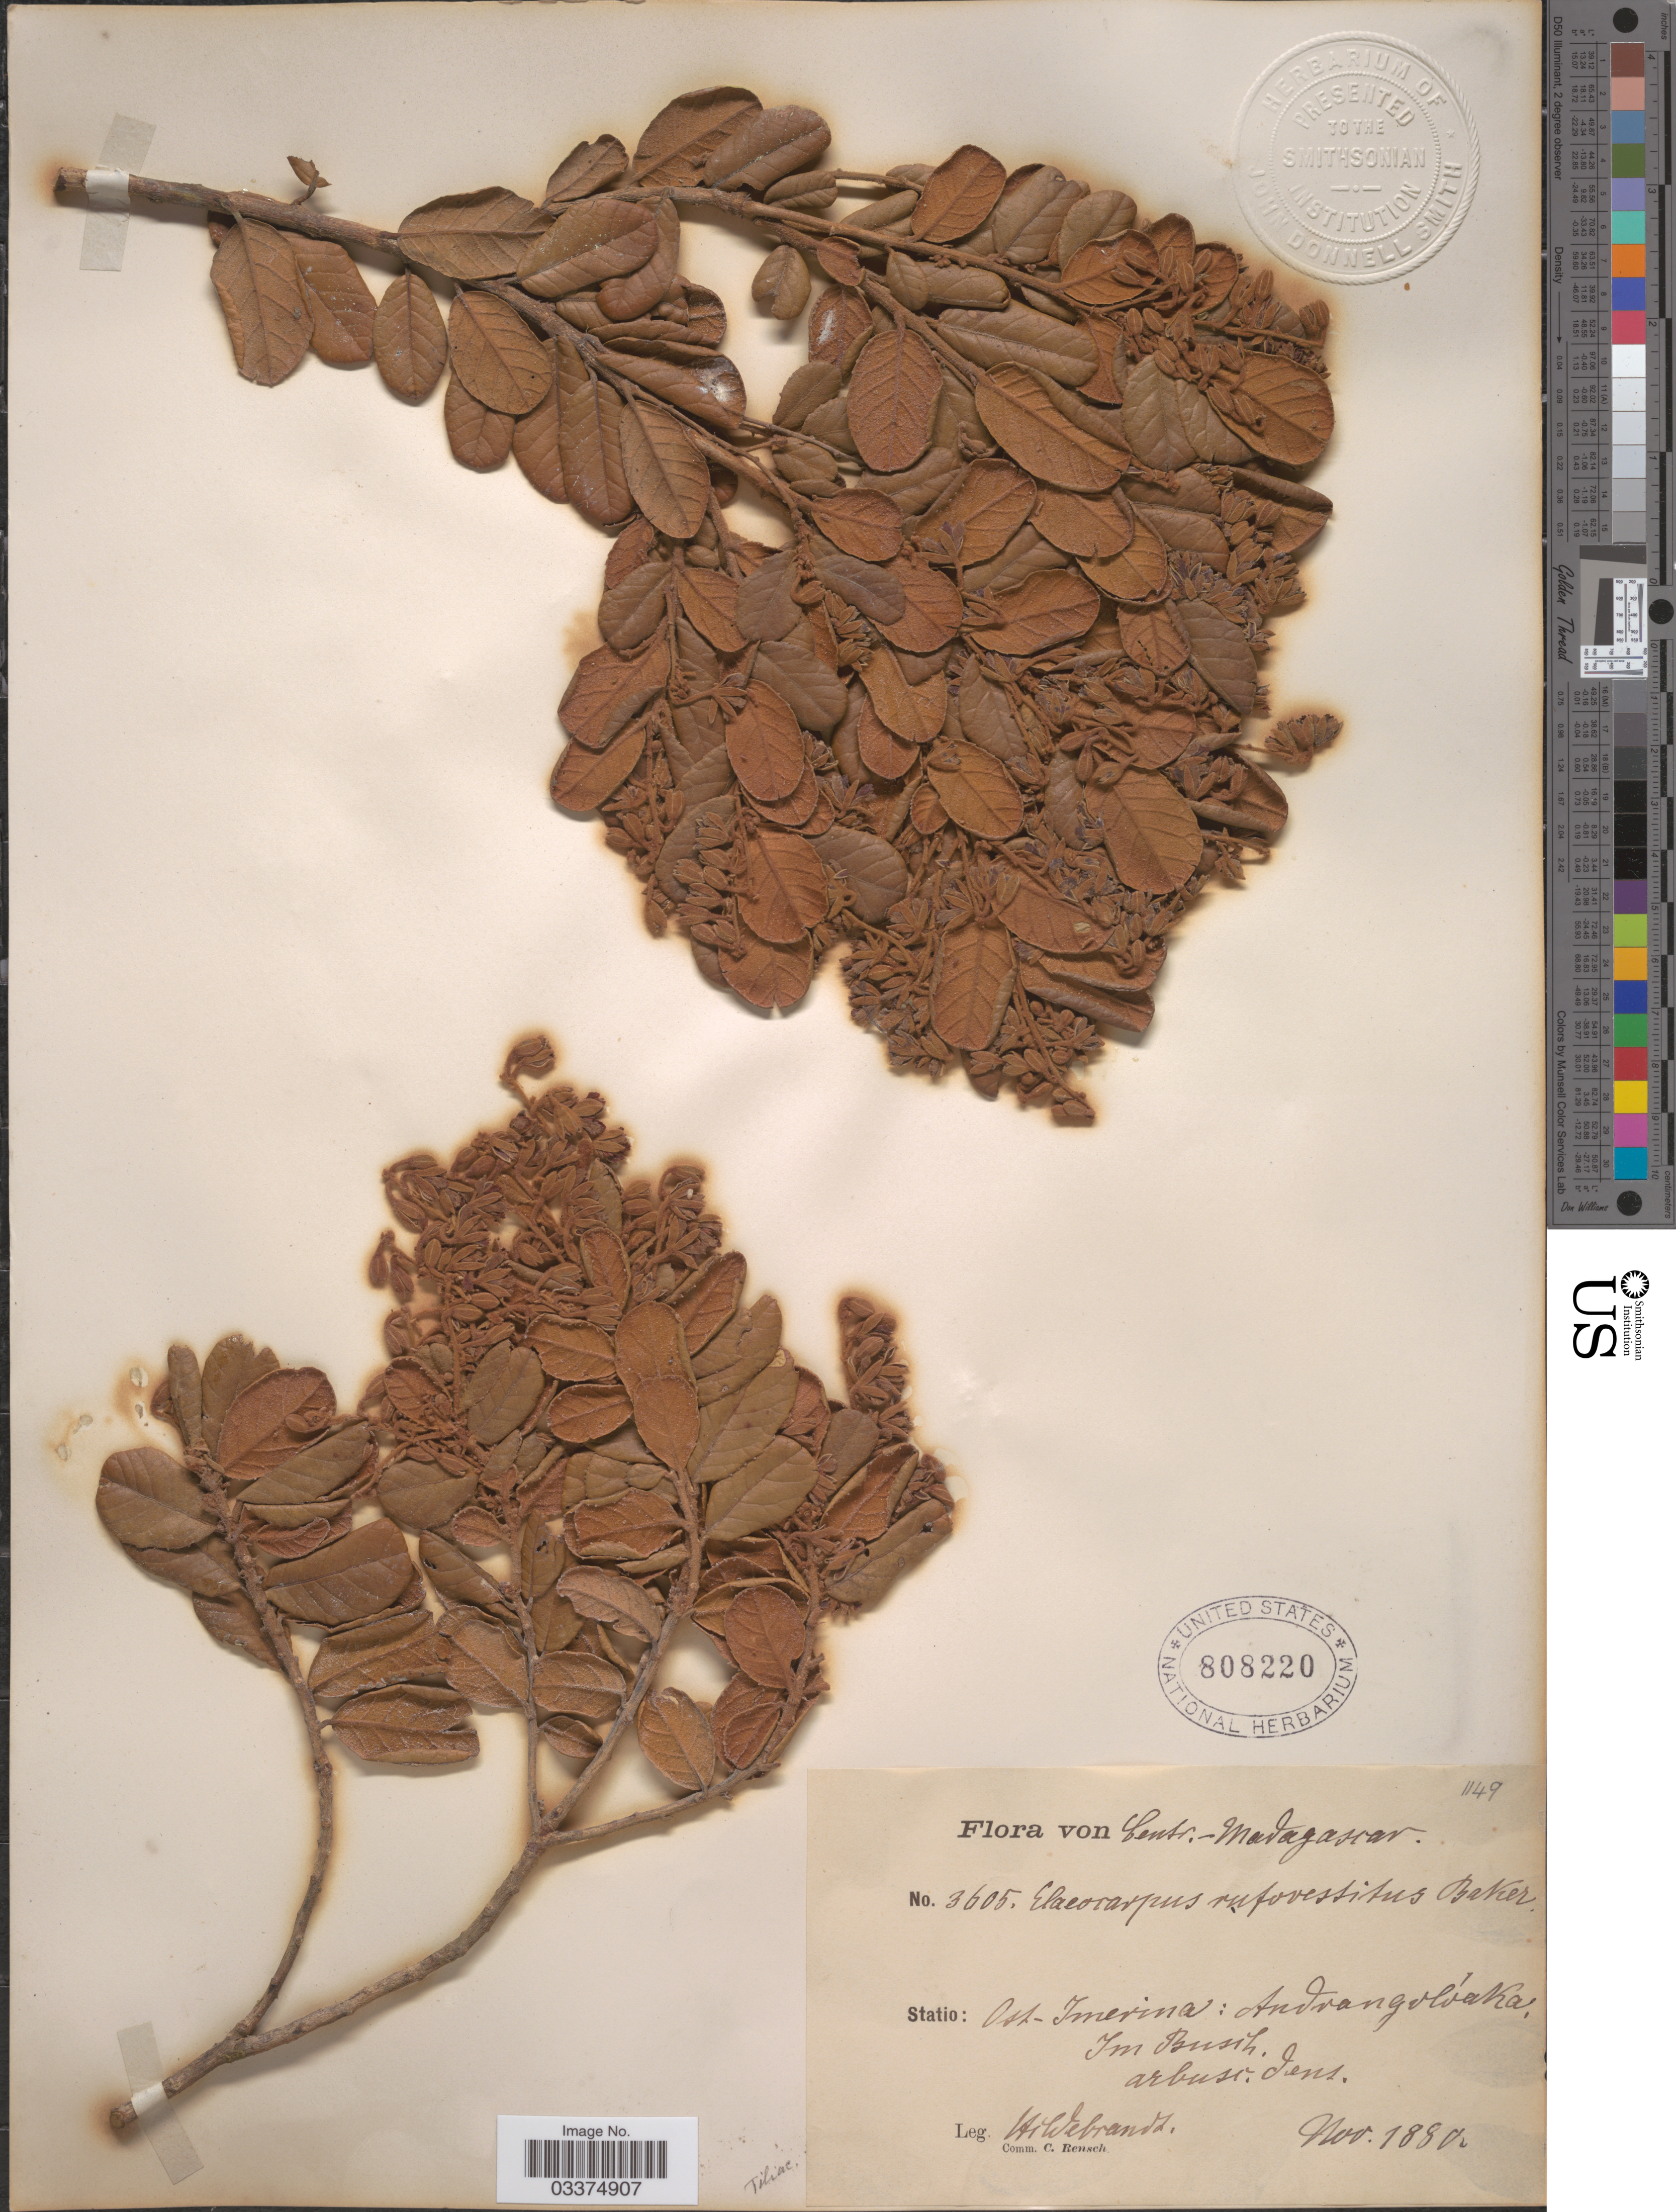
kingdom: Plantae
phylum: Tracheophyta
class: Magnoliopsida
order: Oxalidales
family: Elaeocarpaceae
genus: Elaeocarpus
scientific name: Elaeocarpus rufovestitus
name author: Baker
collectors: J. Hildebrandt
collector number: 3605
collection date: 1880-11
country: Madagascar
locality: Centr. - Madagascar. Stato: Ost-Imerina: Andrangolóaka.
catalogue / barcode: US 808220